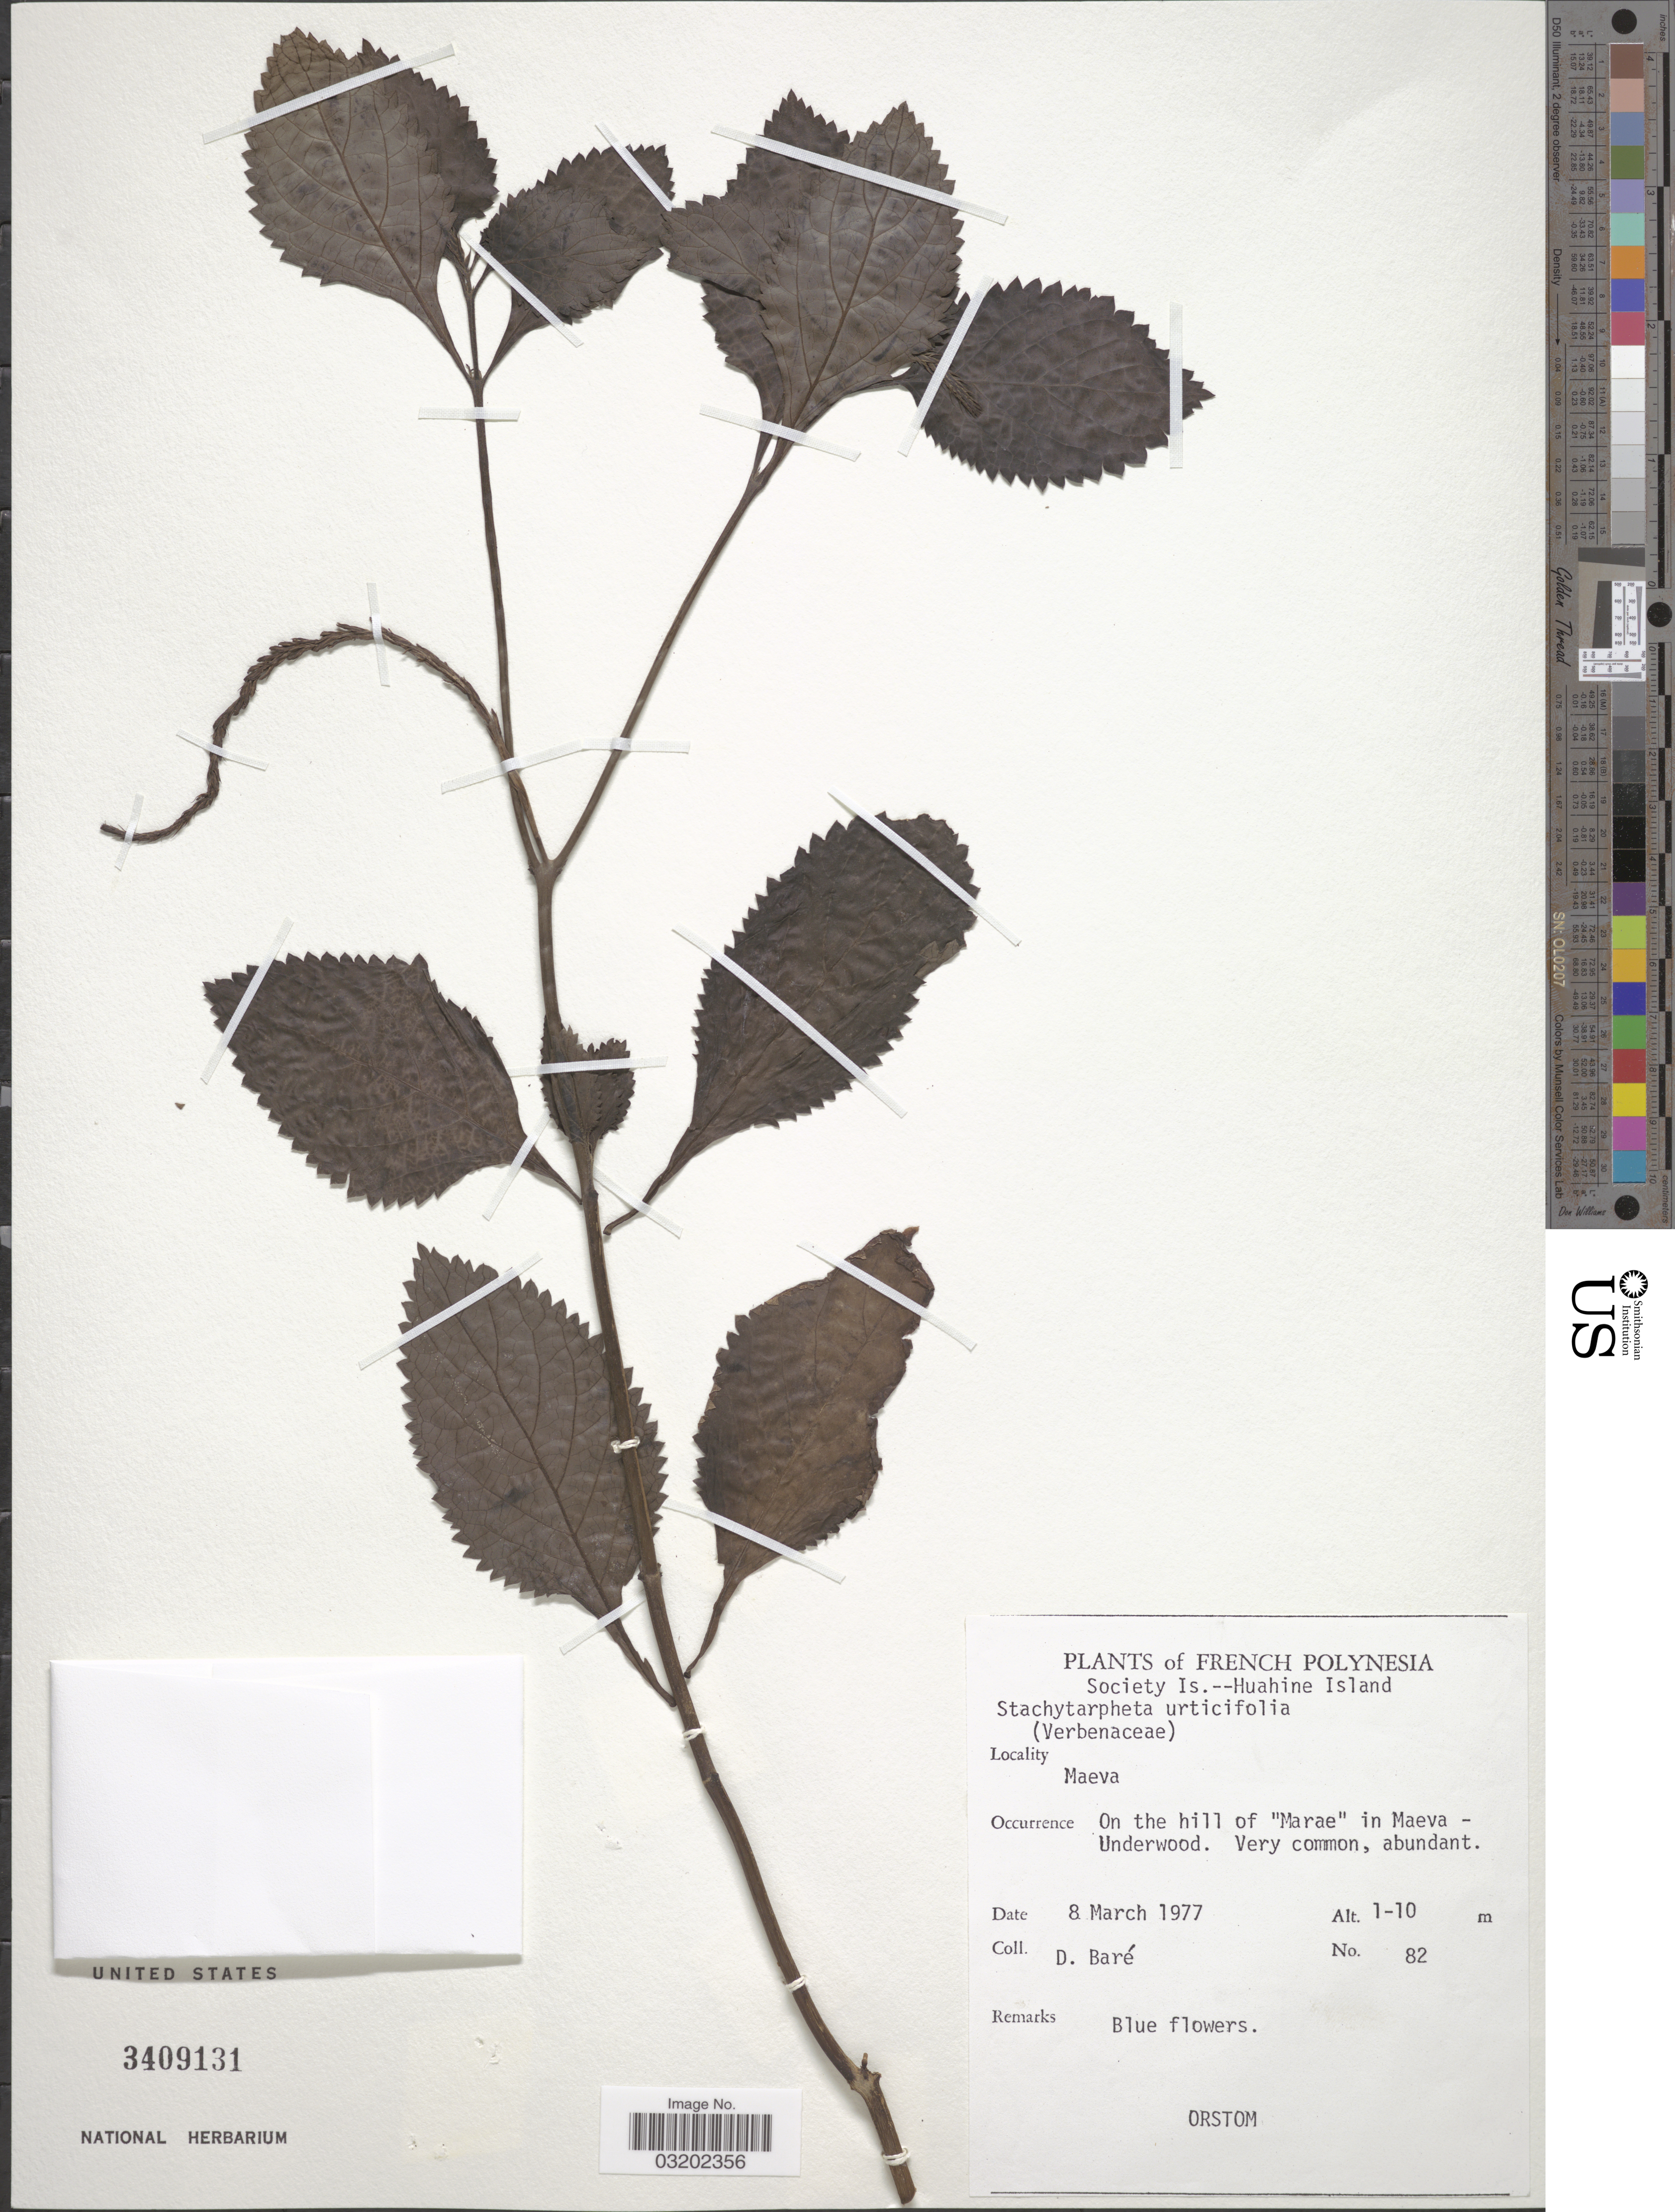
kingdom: Plantae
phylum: Tracheophyta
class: Magnoliopsida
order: Lamiales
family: Verbenaceae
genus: Stachytarpheta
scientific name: Stachytarpheta urticifolia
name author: Sims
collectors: D. Baré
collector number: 82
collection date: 1977-03-08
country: French Polynesia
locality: Society Is. --Huahine Island. Maeva.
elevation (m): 1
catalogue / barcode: US 3409131